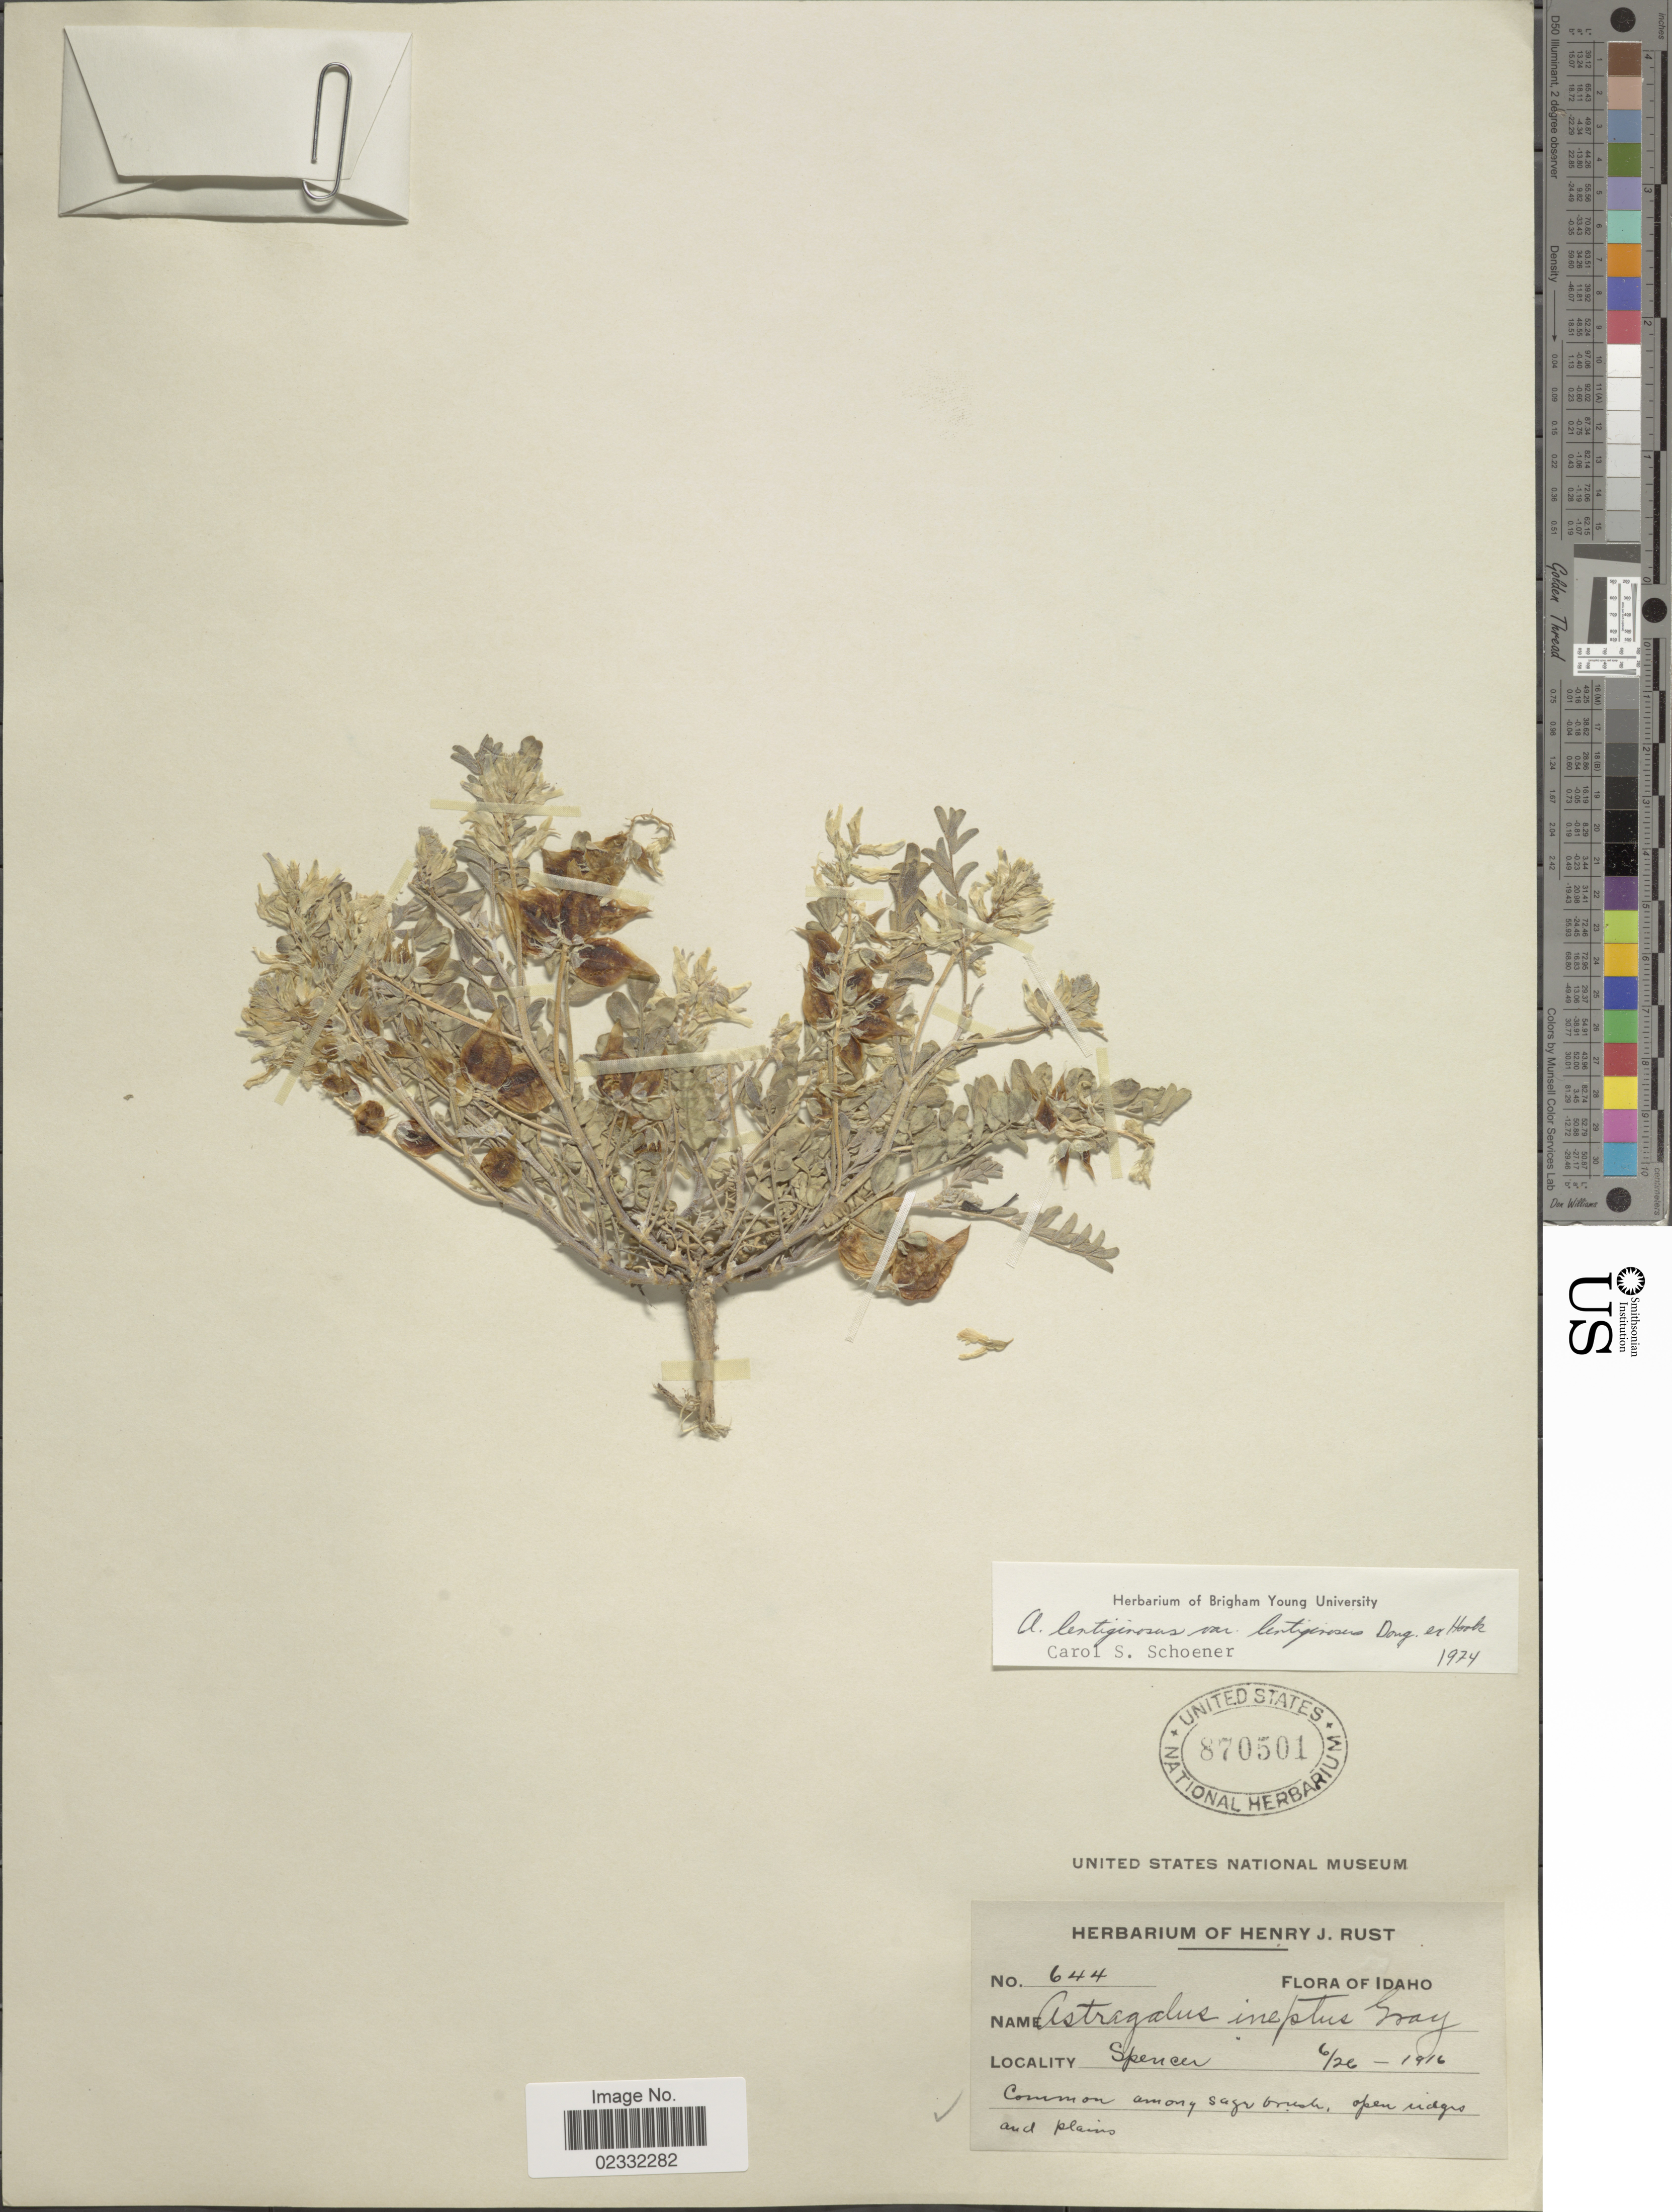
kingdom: Plantae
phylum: Tracheophyta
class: Magnoliopsida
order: Fabales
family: Fabaceae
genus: Astragalus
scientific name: Astragalus lentiginosus var. lentiginosus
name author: Douglas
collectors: ex herb. Henry J. Rust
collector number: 644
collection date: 1916-06-26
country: United States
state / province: Idaho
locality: Spencer.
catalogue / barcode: US 870501